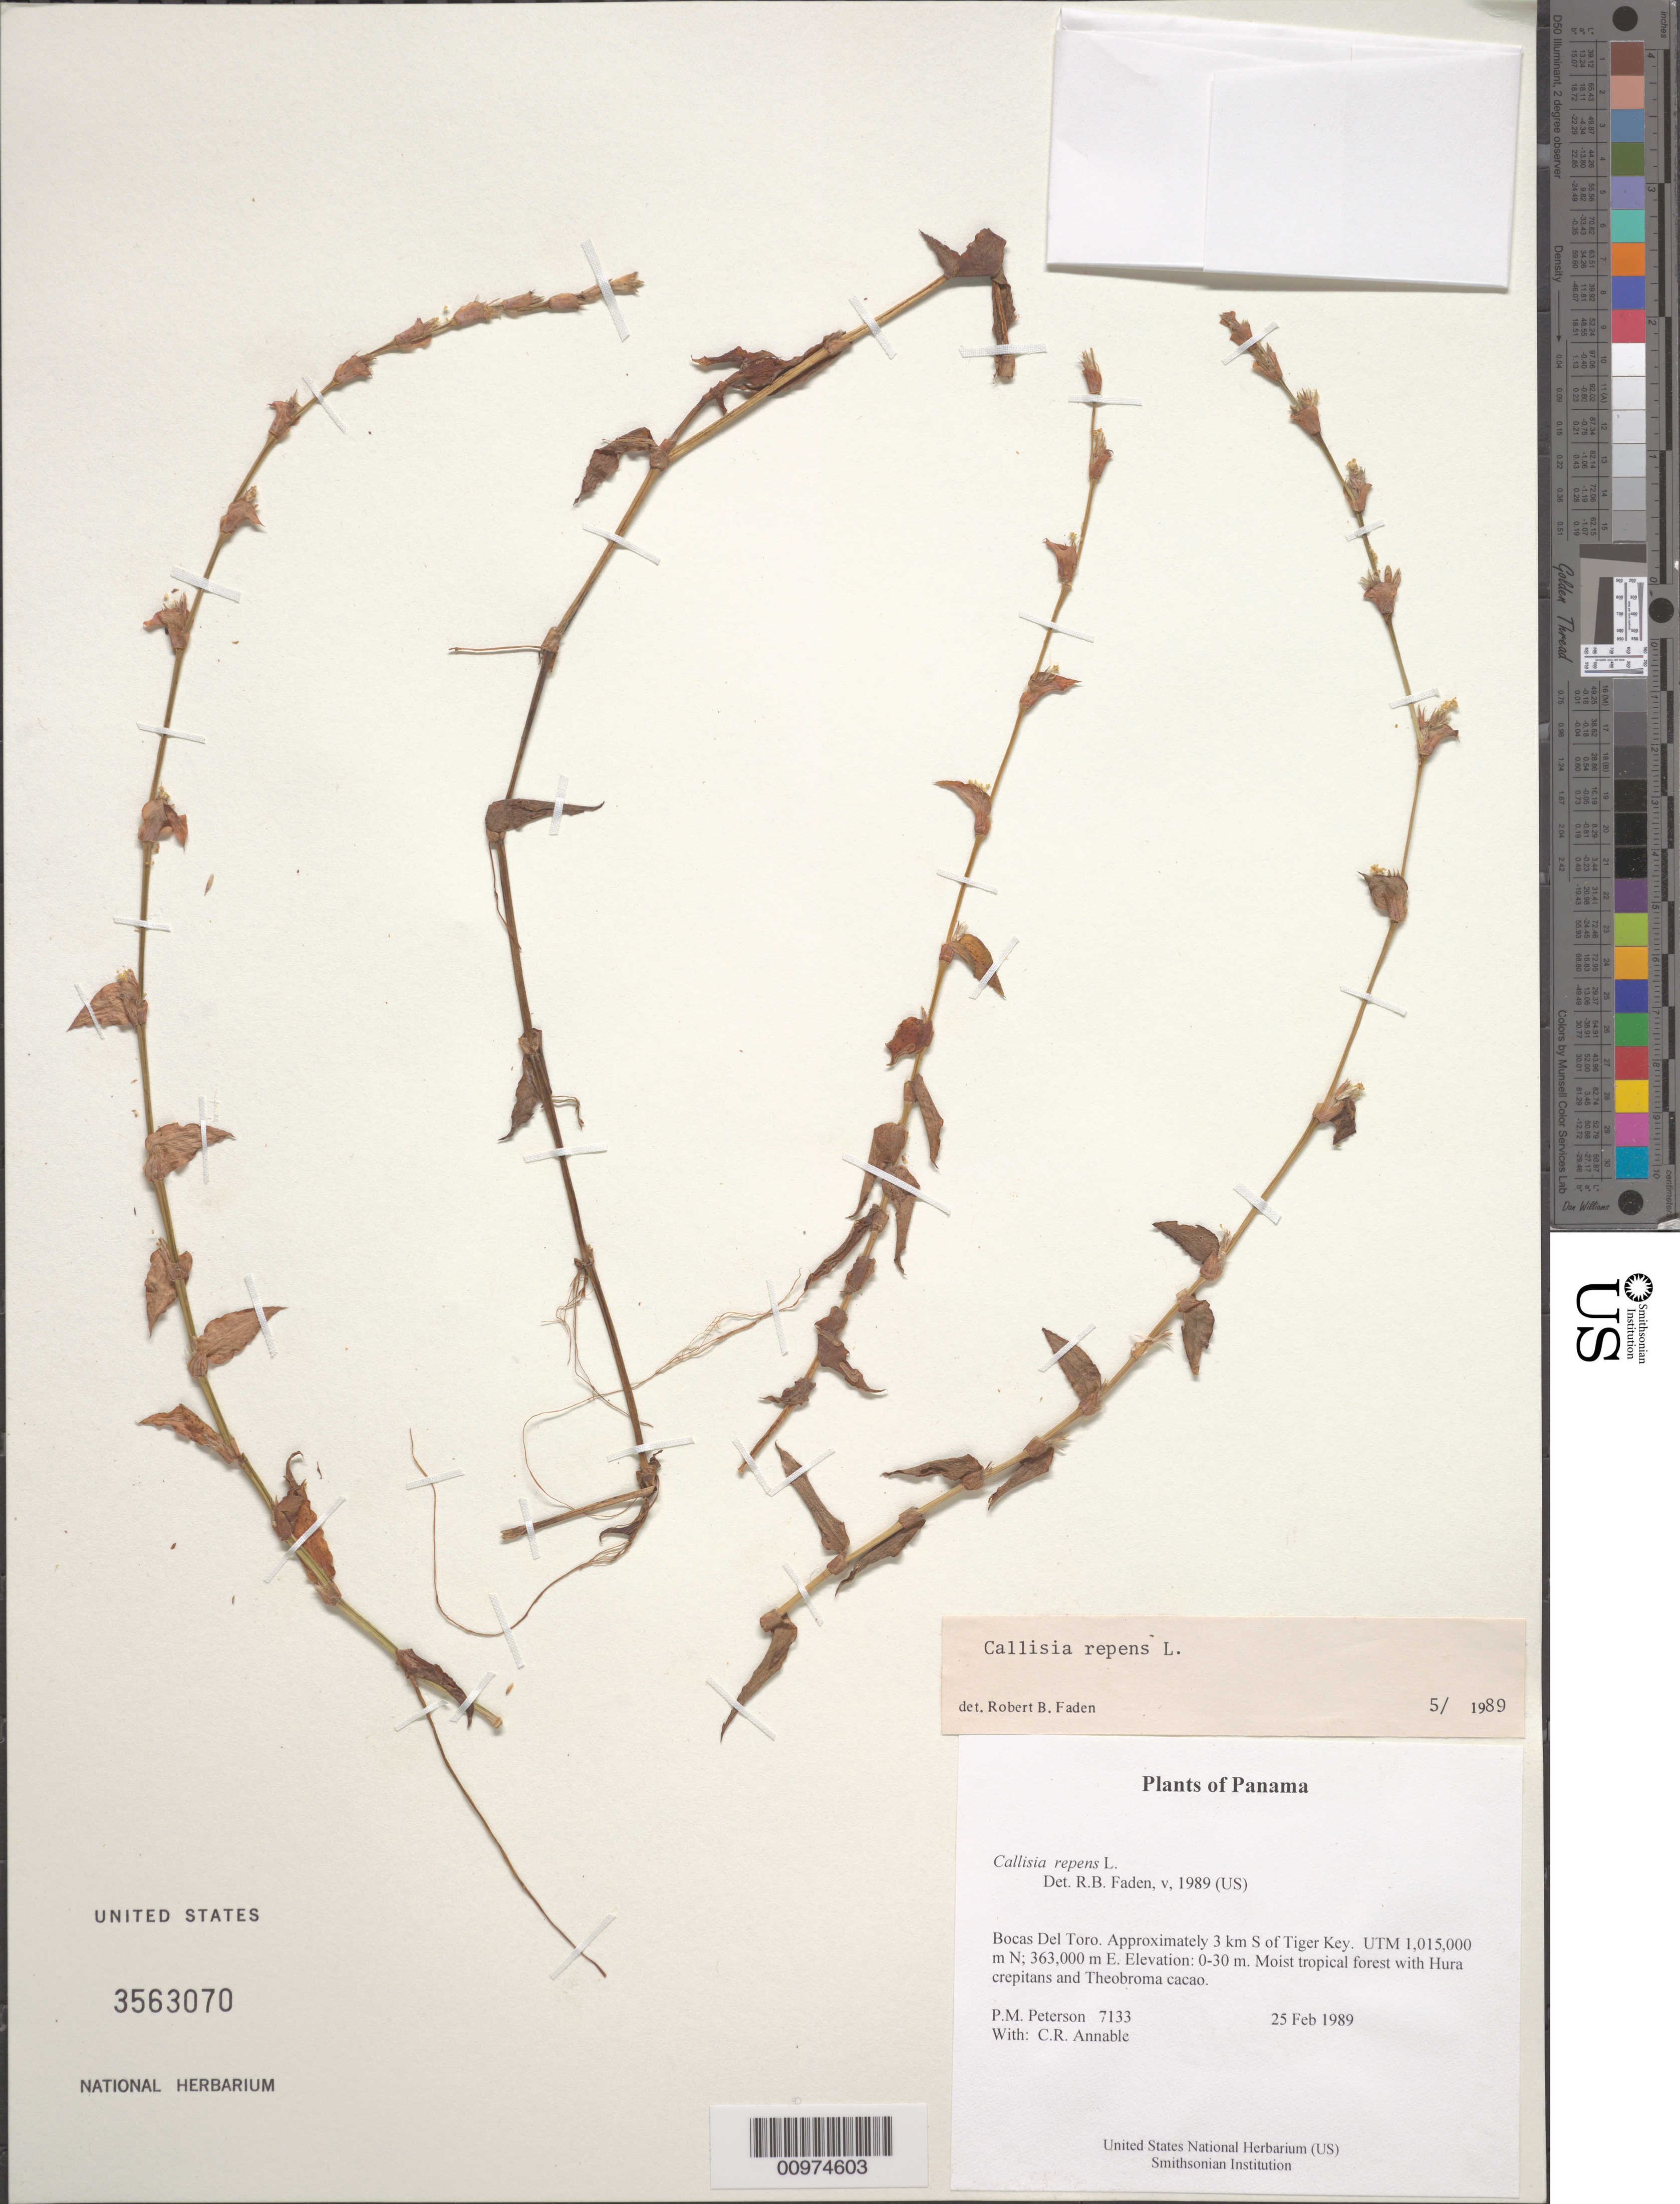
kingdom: Plantae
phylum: Tracheophyta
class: Liliopsida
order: Commelinales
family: Commelinaceae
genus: Callisia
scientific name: Callisia repens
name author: (Jacq.) L.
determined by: Faden, Robert B., (US), Smithsonian Institution - National Museum of Natural History (UNITED STATES)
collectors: P. M. Peterson & C. R. Annable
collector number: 7133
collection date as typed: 25 Feb 1989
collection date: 1989-02-25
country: Panama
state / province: Bocas del Toro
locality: Approximately 3 km S of Tiger Key. UTM 1,015,000 m N; 363,000 m E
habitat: Moist tropical forest with Hura crepitans and Theobroma cacao.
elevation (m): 0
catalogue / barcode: US 3563070